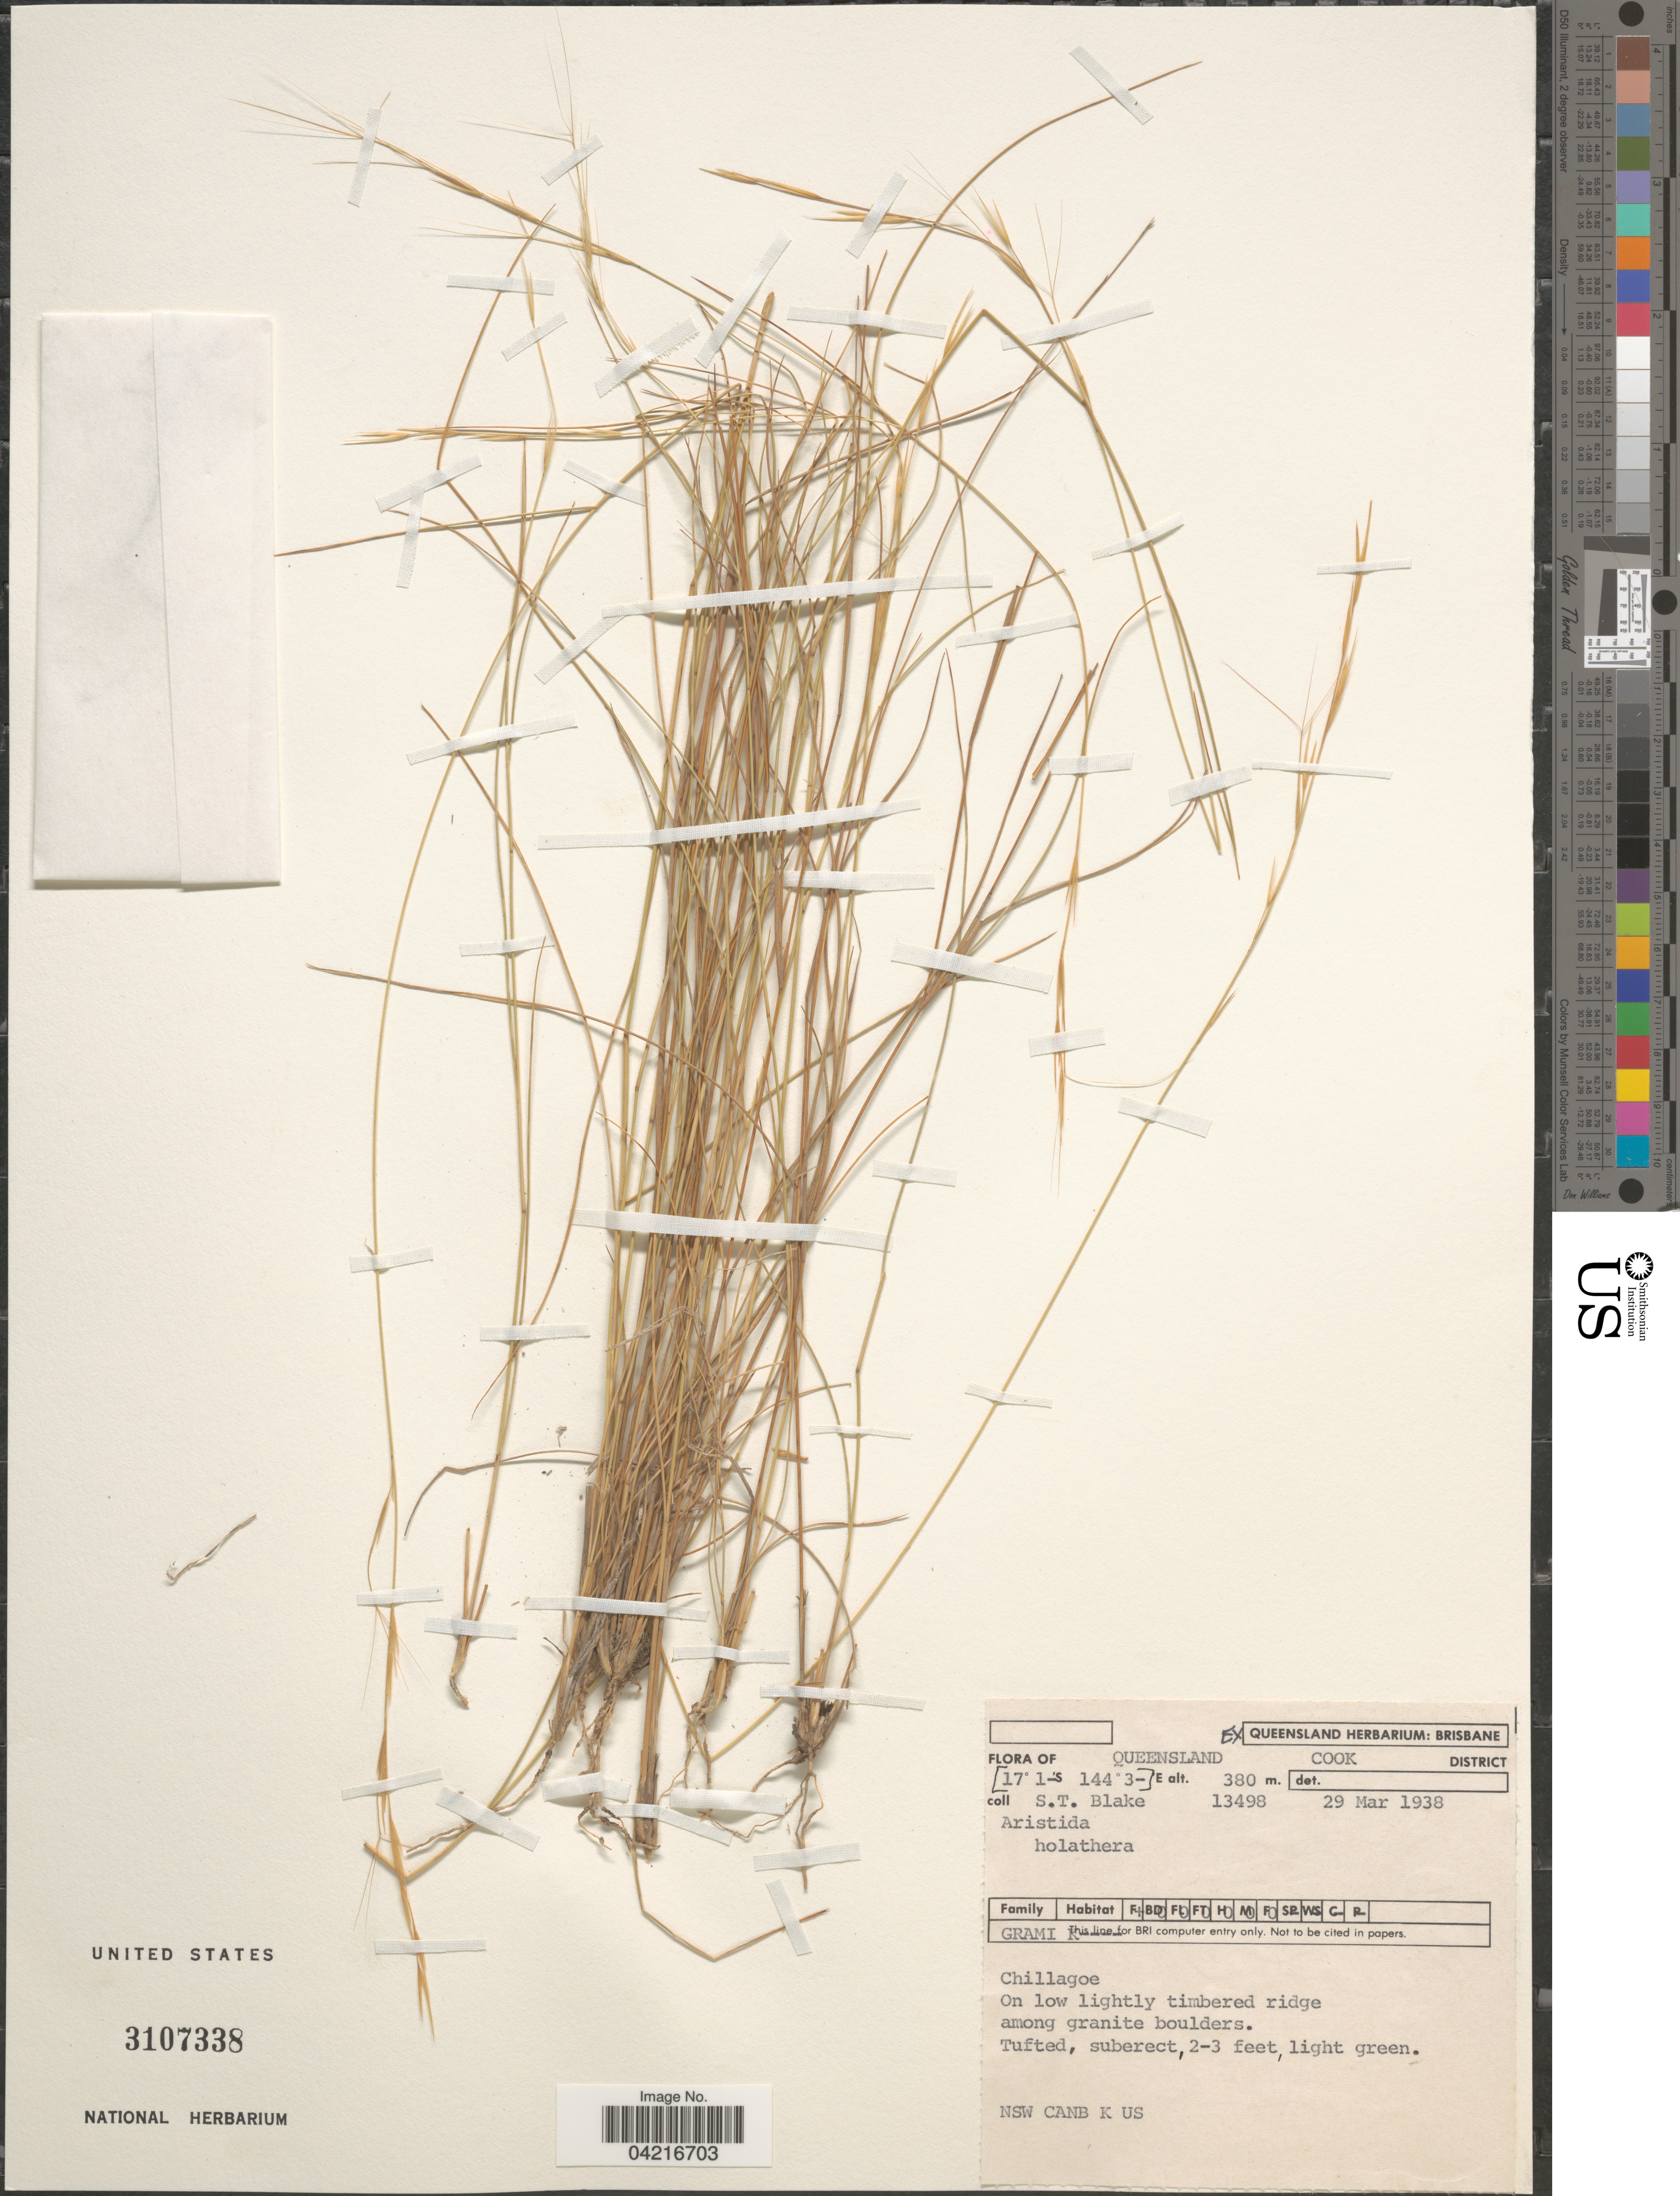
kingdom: Plantae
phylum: Tracheophyta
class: Liliopsida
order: Poales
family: Poaceae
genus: Aristida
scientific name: Aristida holathera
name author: Domin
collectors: S. T. Blake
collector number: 13498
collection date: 1938-03-29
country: Australia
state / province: Queensland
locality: Cook District. Chillagoe. On low lightly timbered ridge among granite boulders.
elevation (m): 380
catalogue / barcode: US 3107338